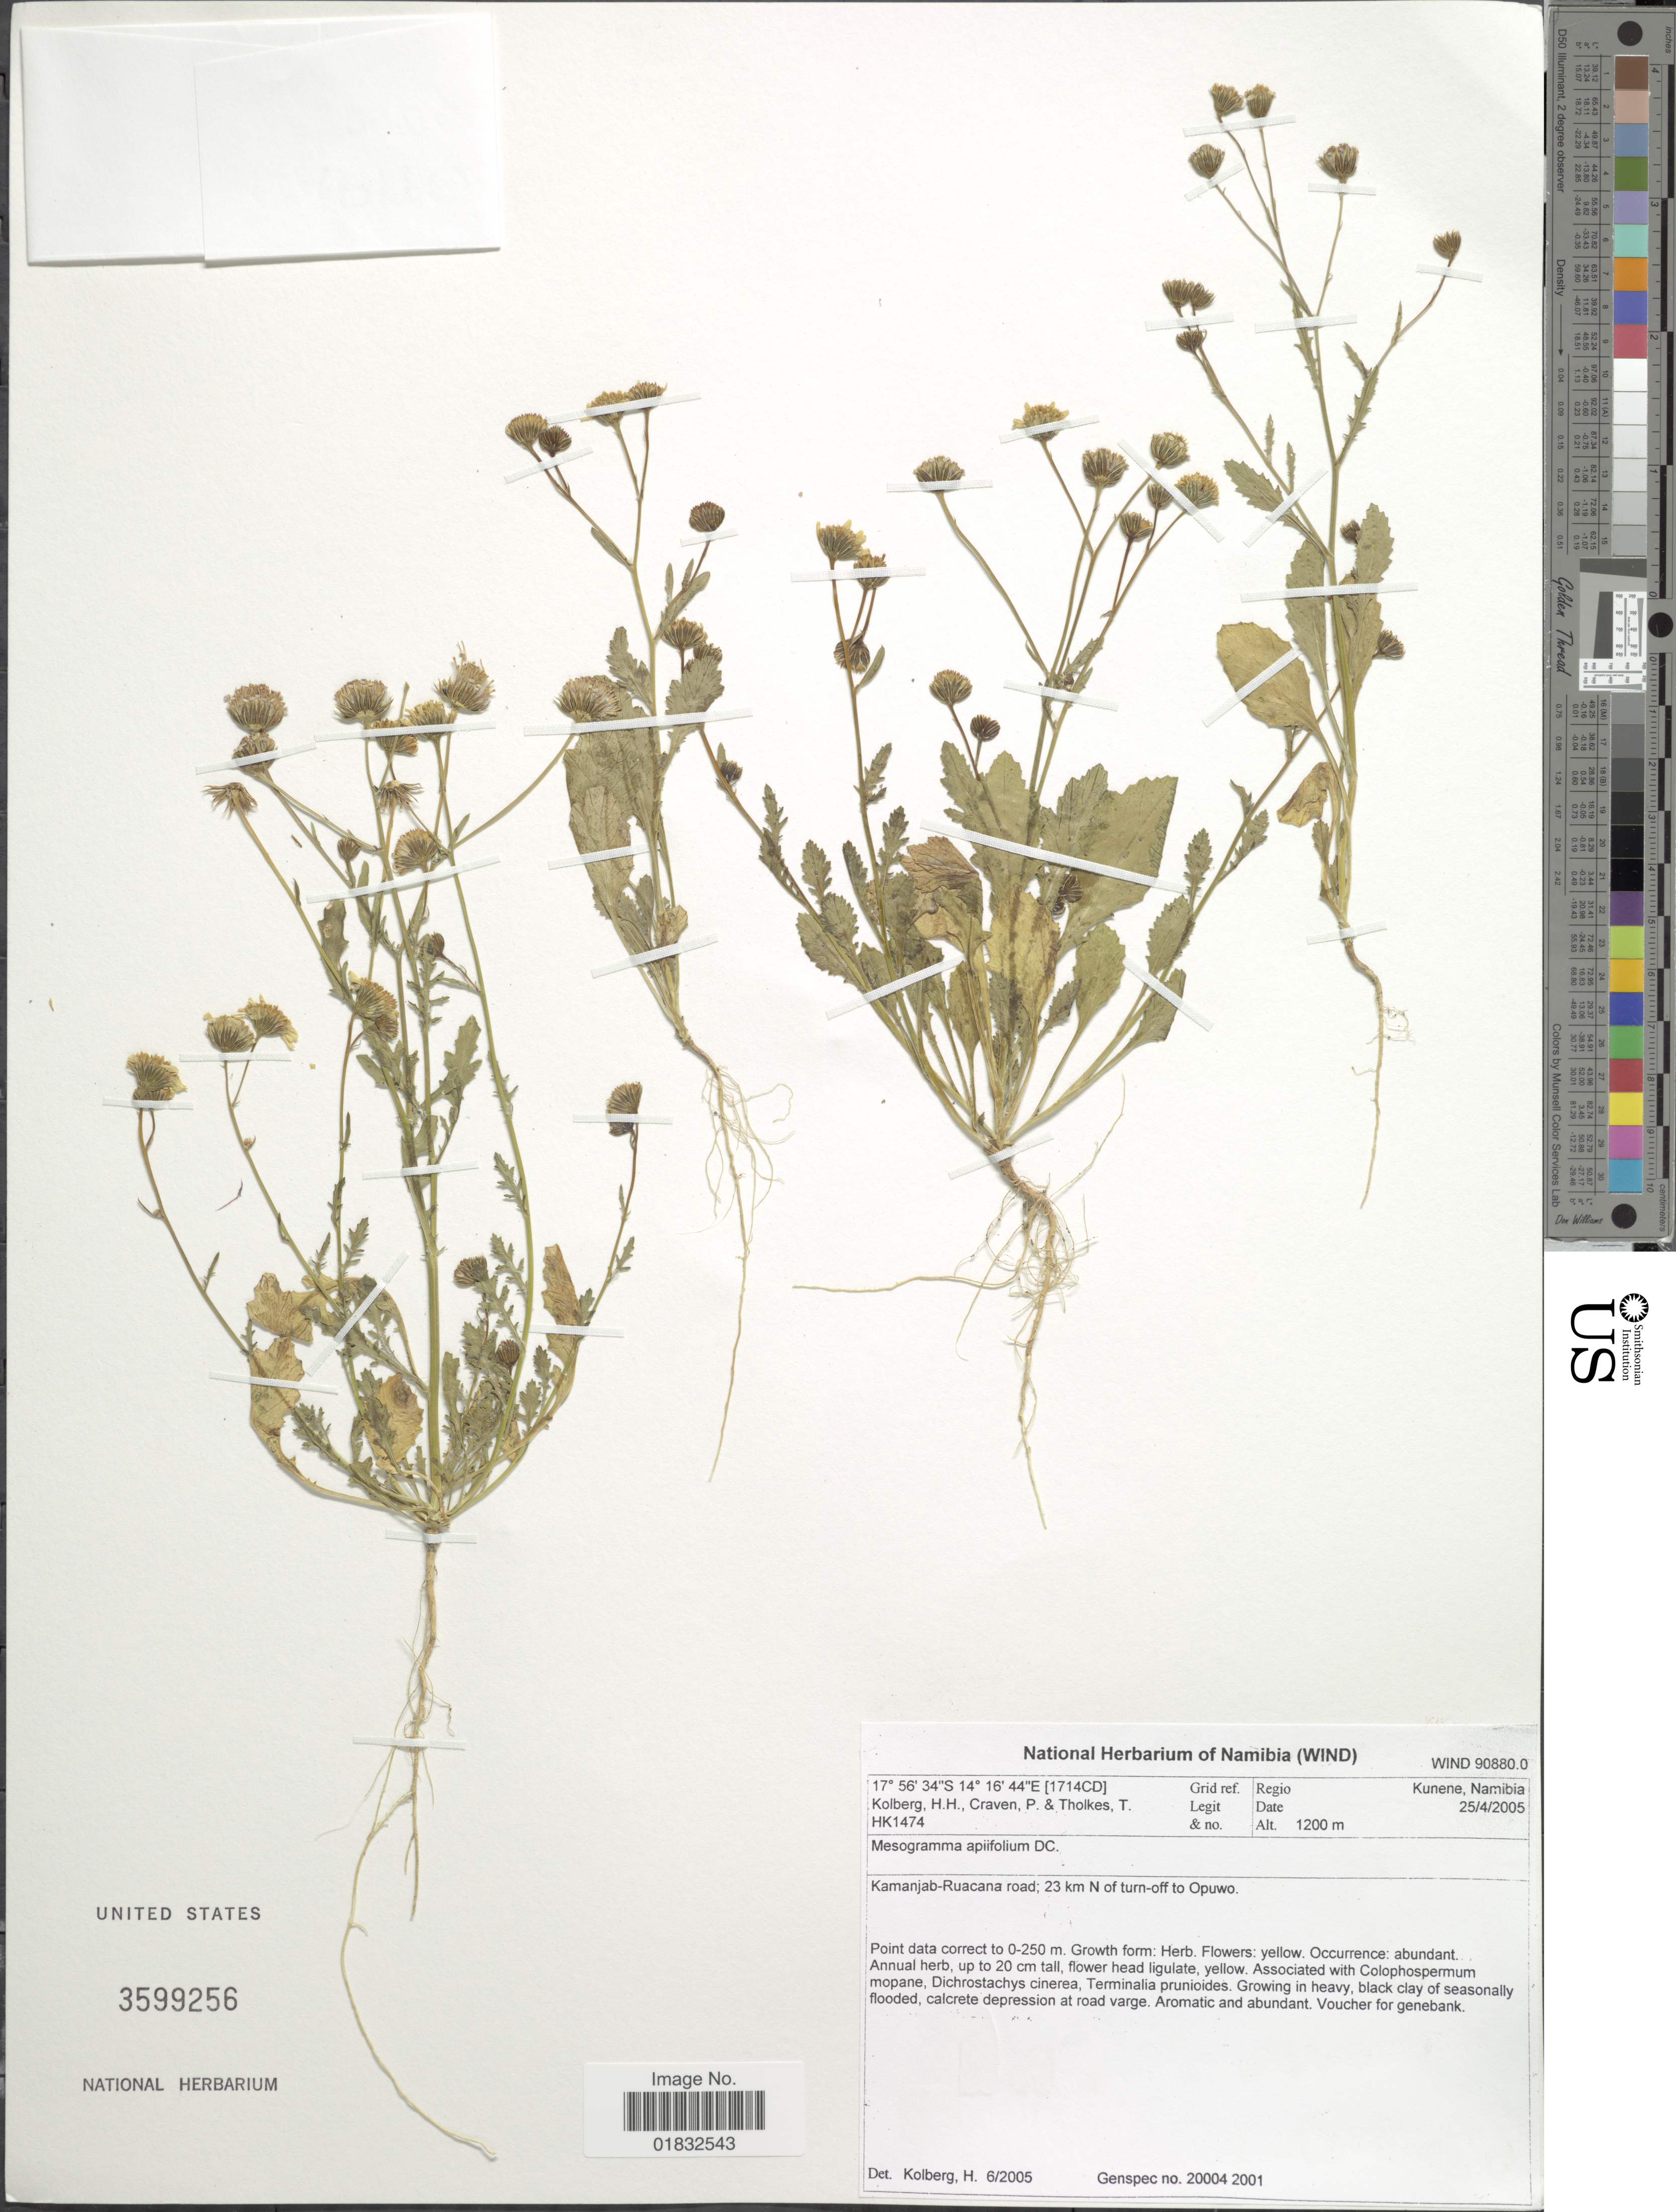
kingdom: Plantae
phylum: Tracheophyta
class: Magnoliopsida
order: Asterales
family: Asteraceae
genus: Mesogramma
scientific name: Mesogramma apiifolium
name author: DC.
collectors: H. H. Kolberg, P. Craven & T. Tholkes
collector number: HK1474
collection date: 2005-04-25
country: Namibia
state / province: Kunene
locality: Kamanjab-Ruacaba road; 23 km N of turn-off to Opuwo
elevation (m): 1200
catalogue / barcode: US 3599256